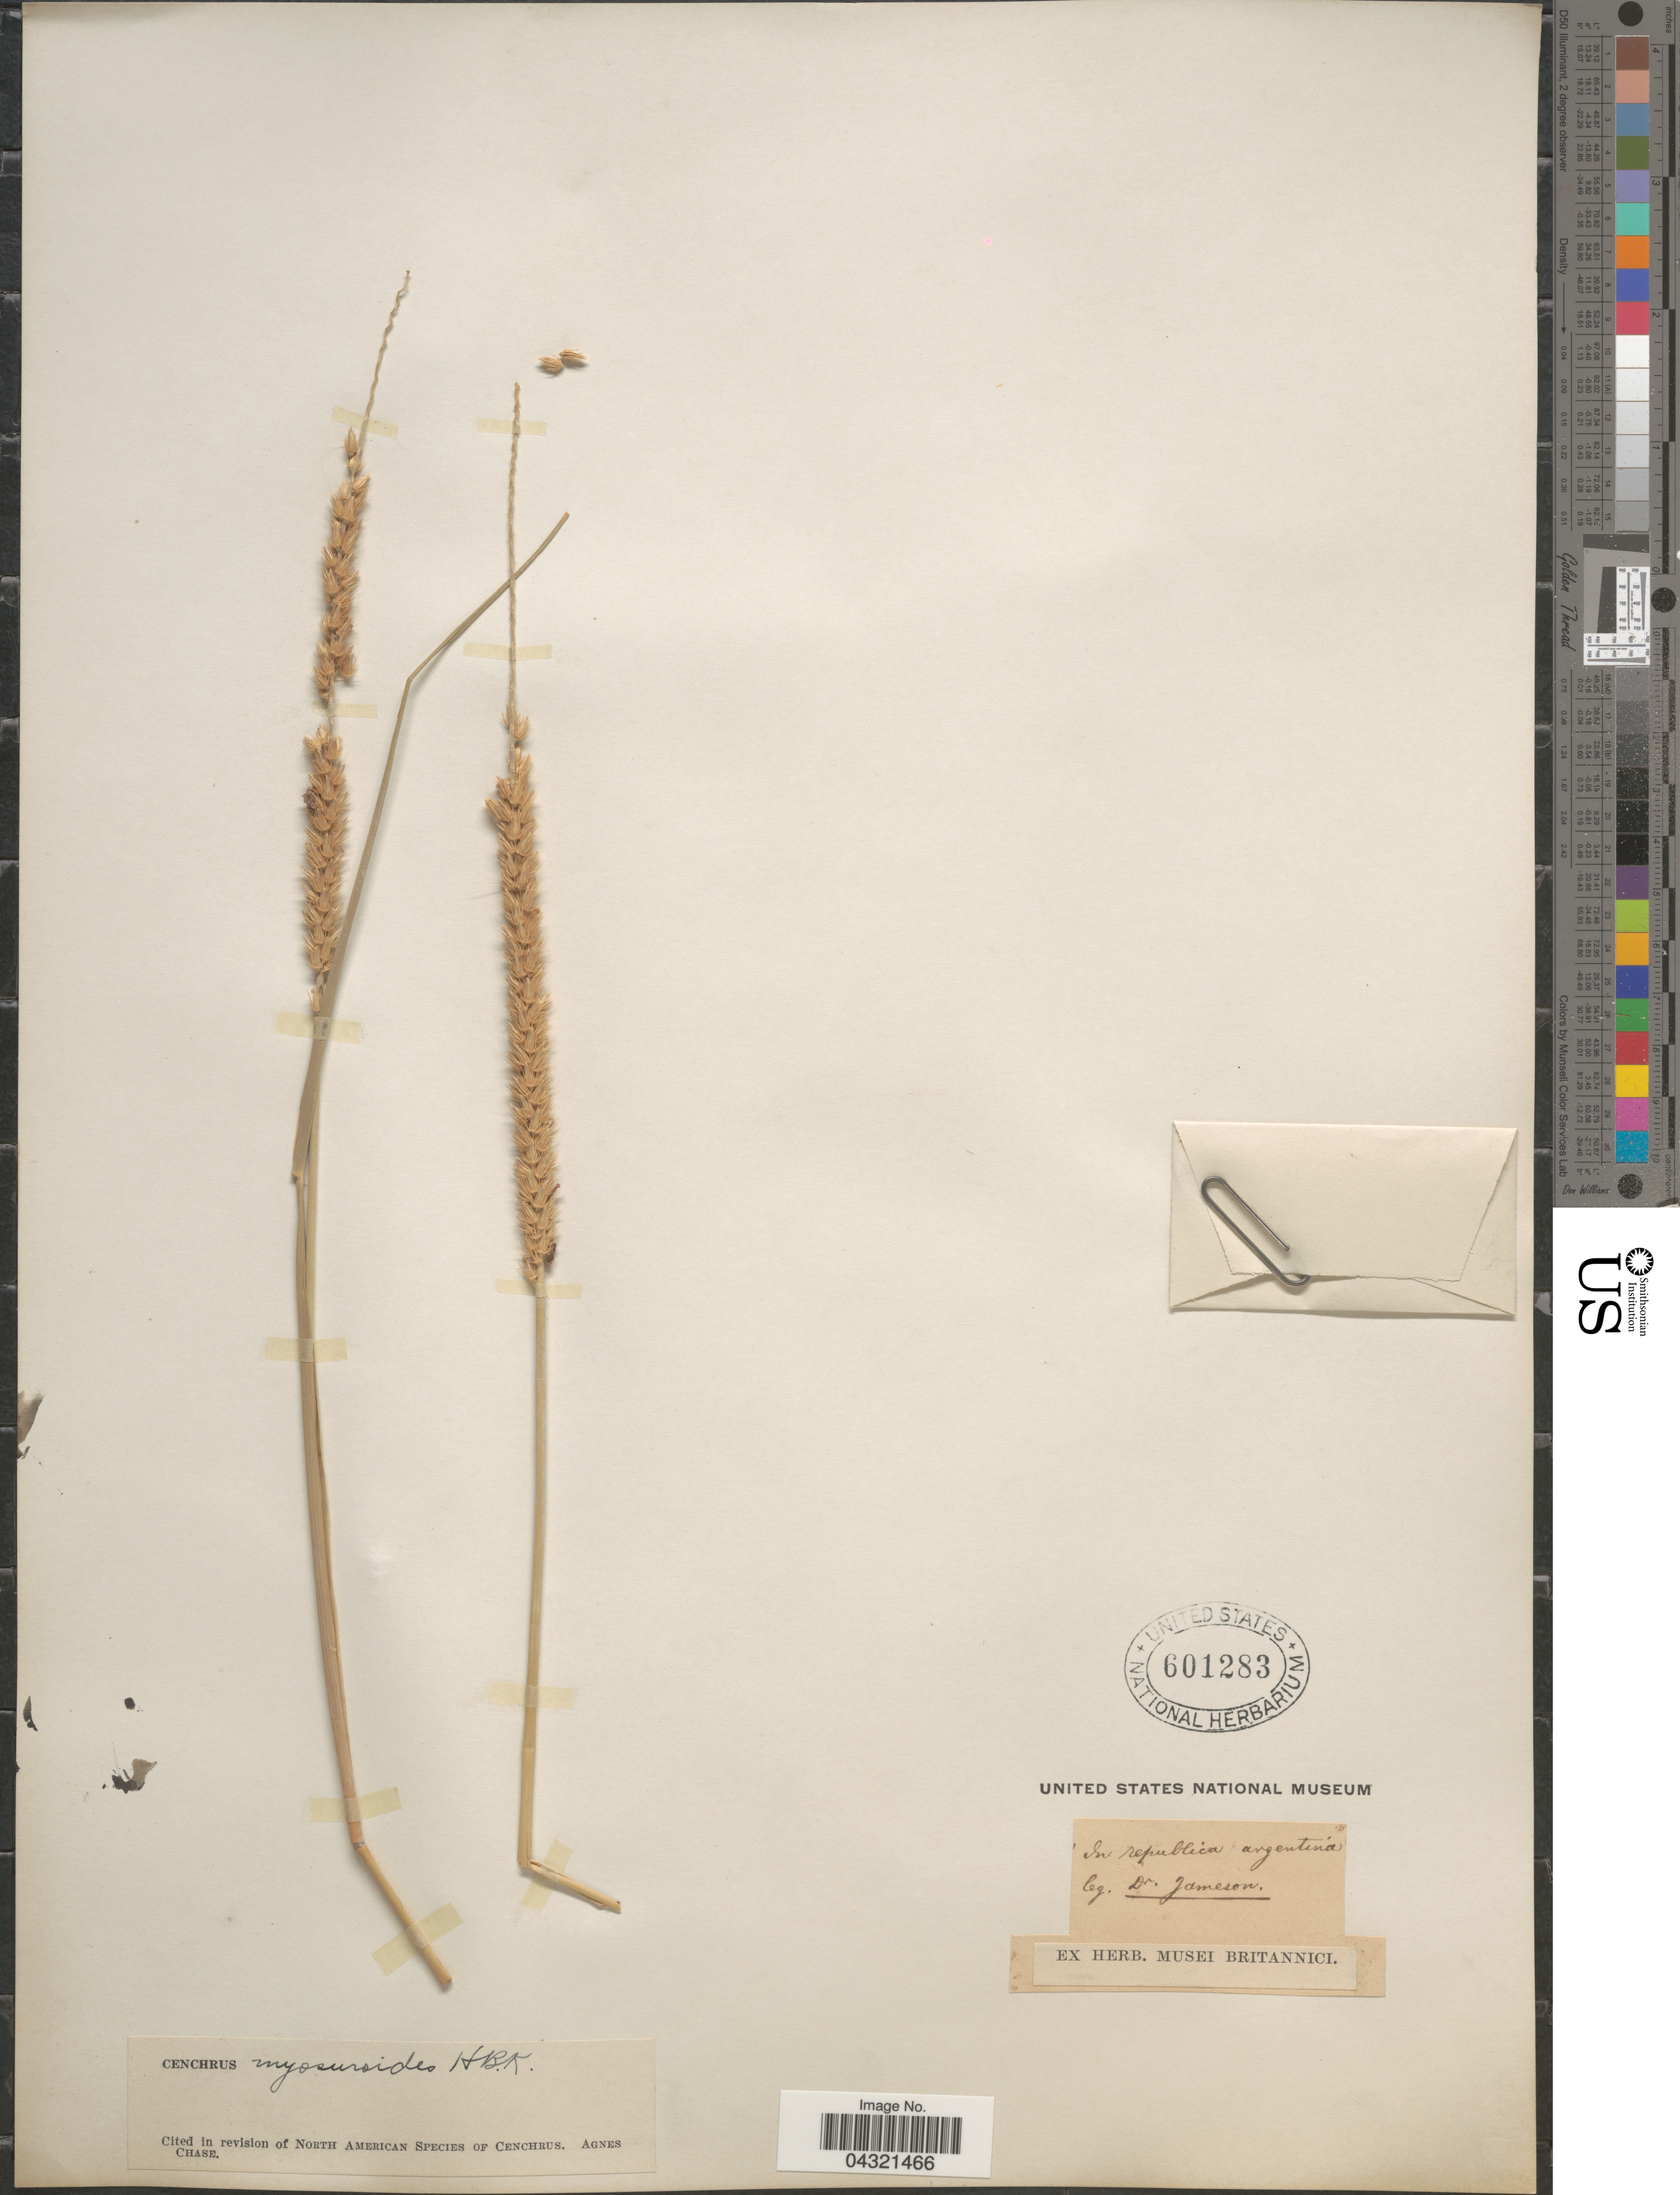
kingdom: Plantae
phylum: Tracheophyta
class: Liliopsida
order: Poales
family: Poaceae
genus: Cenchrus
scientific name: Cenchrus myosuroides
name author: Kunth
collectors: -- Jameson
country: Argentina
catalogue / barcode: US 601283